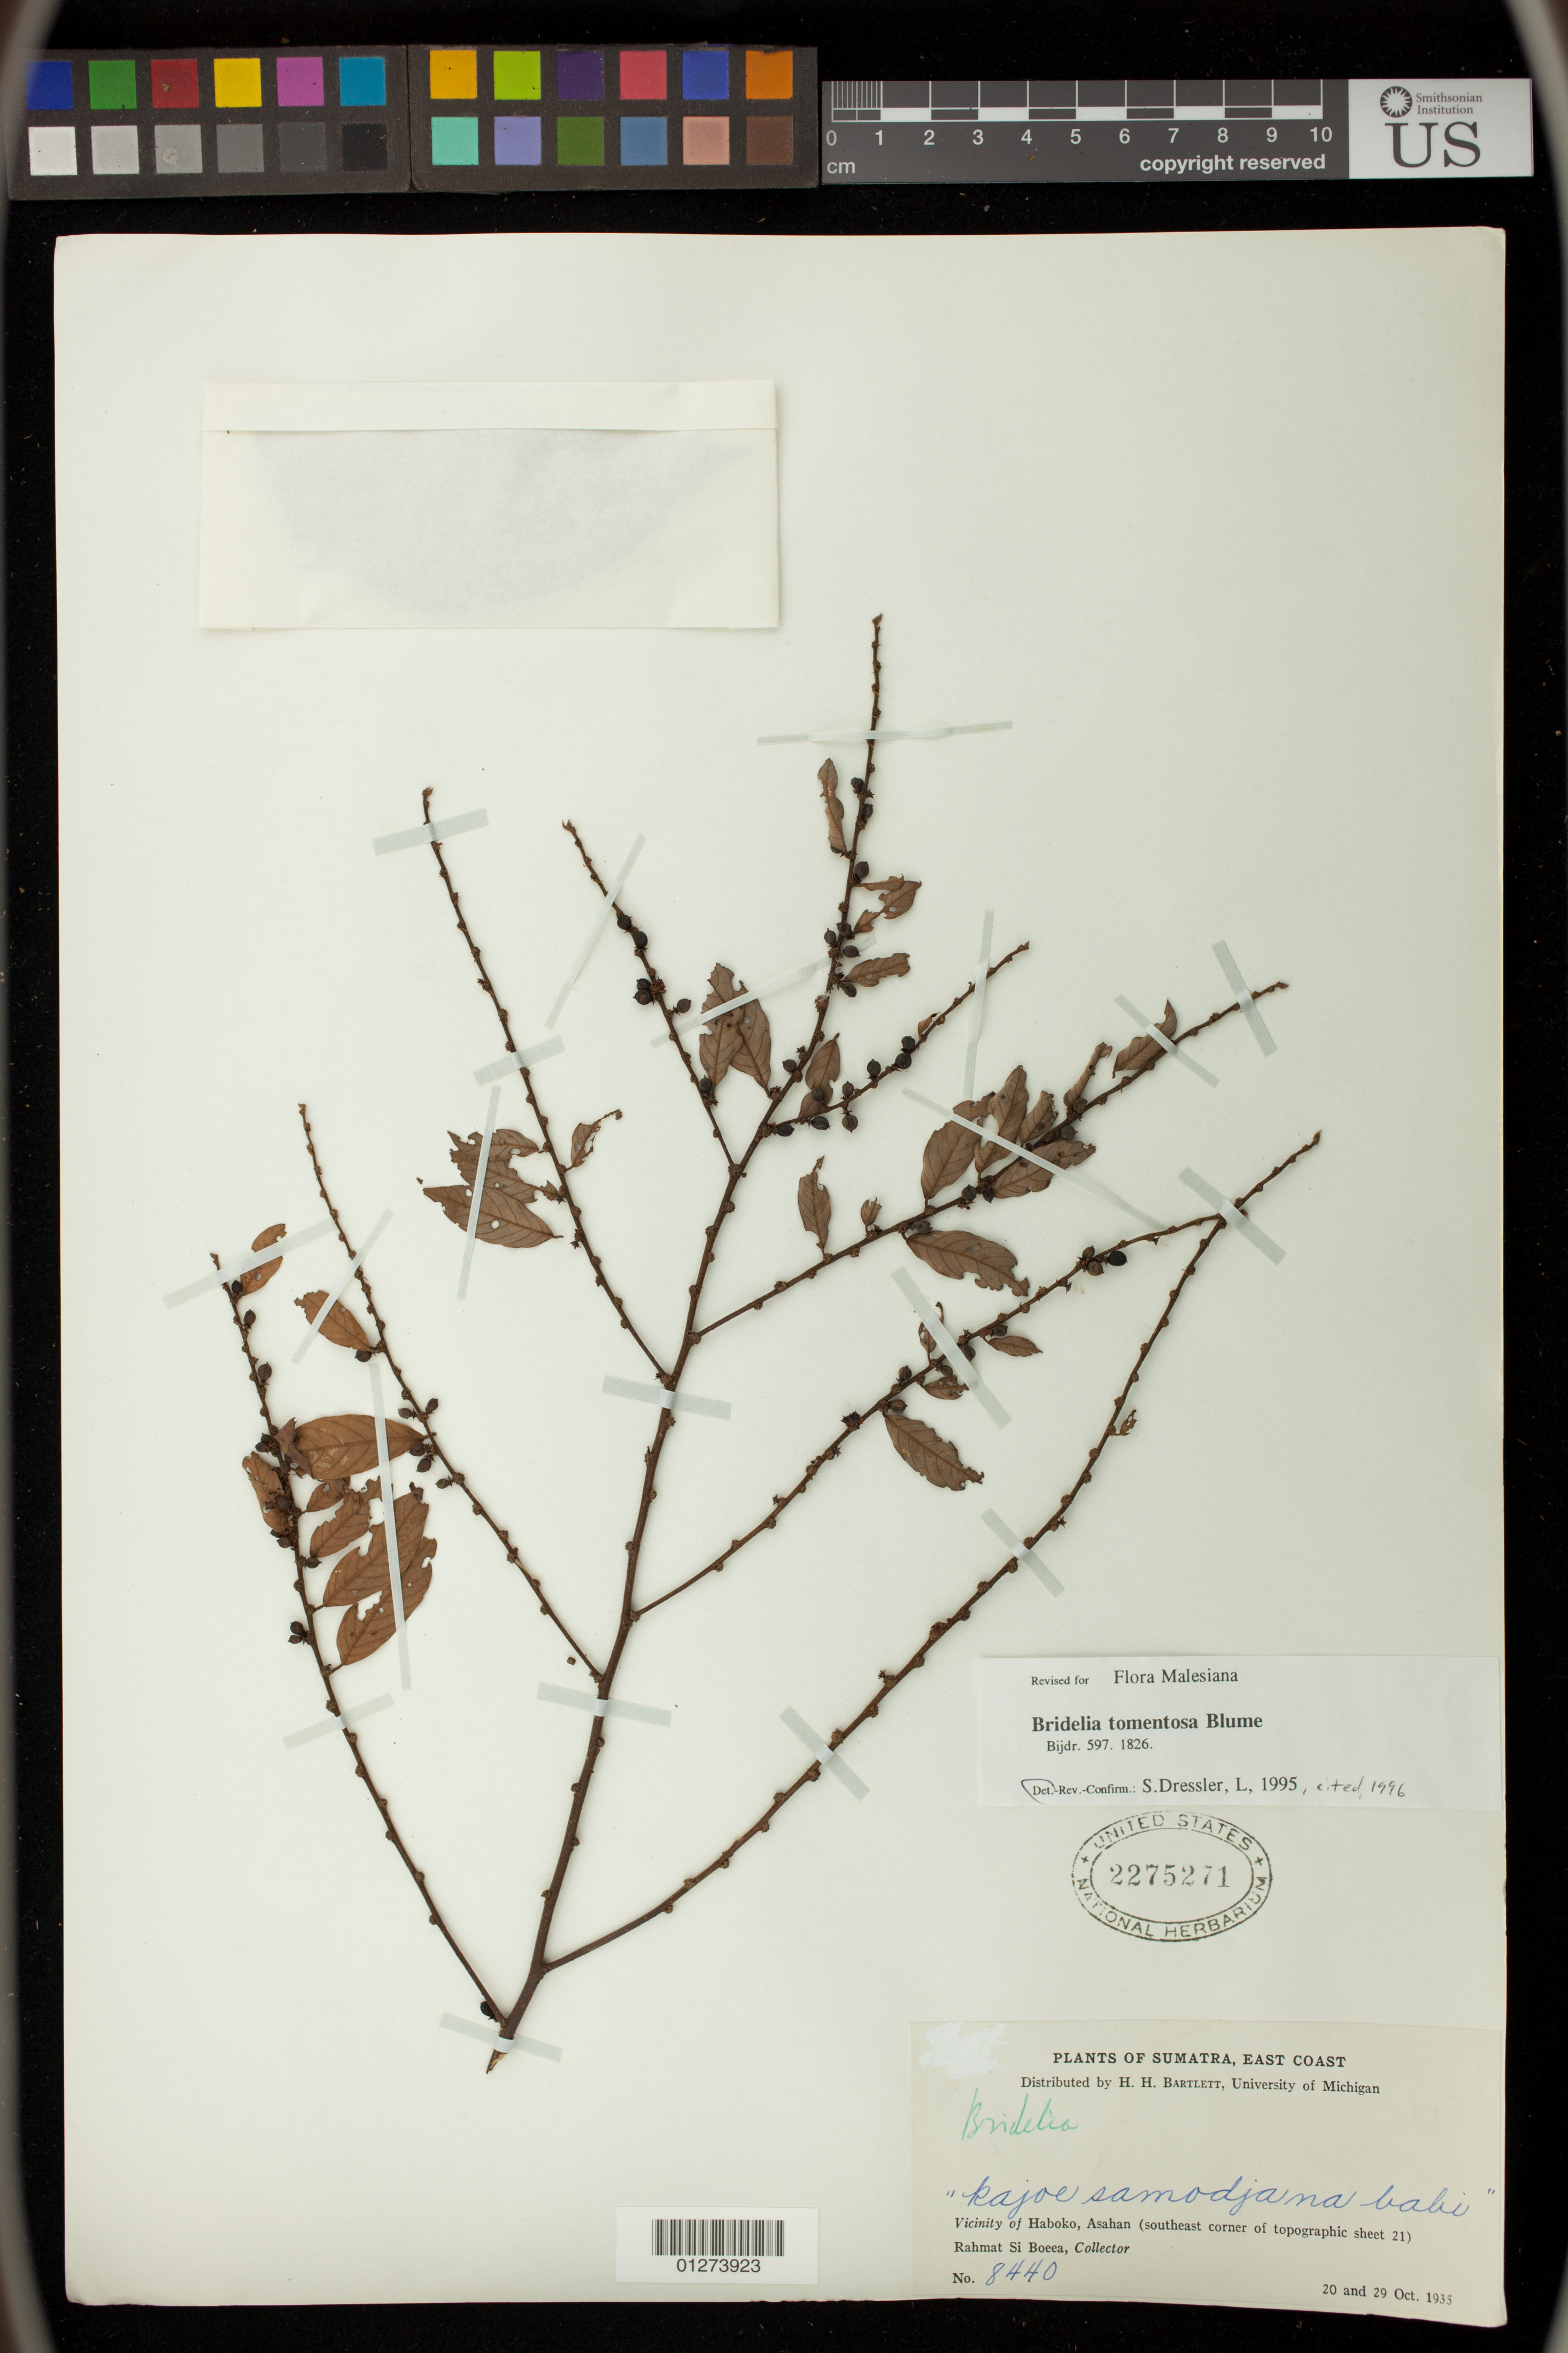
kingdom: Plantae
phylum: Tracheophyta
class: Magnoliopsida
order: Malpighiales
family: Phyllanthaceae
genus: Bridelia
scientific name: Bridelia tomentosa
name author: Blume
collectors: Rahmat Si Boeea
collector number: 8440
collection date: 1935-10-20/1935-10-29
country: Indonesia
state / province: Sumatra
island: Sumatra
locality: vicinity of Haboko, Asahan (southeast corner of topographic sheet 21)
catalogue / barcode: US 2275271